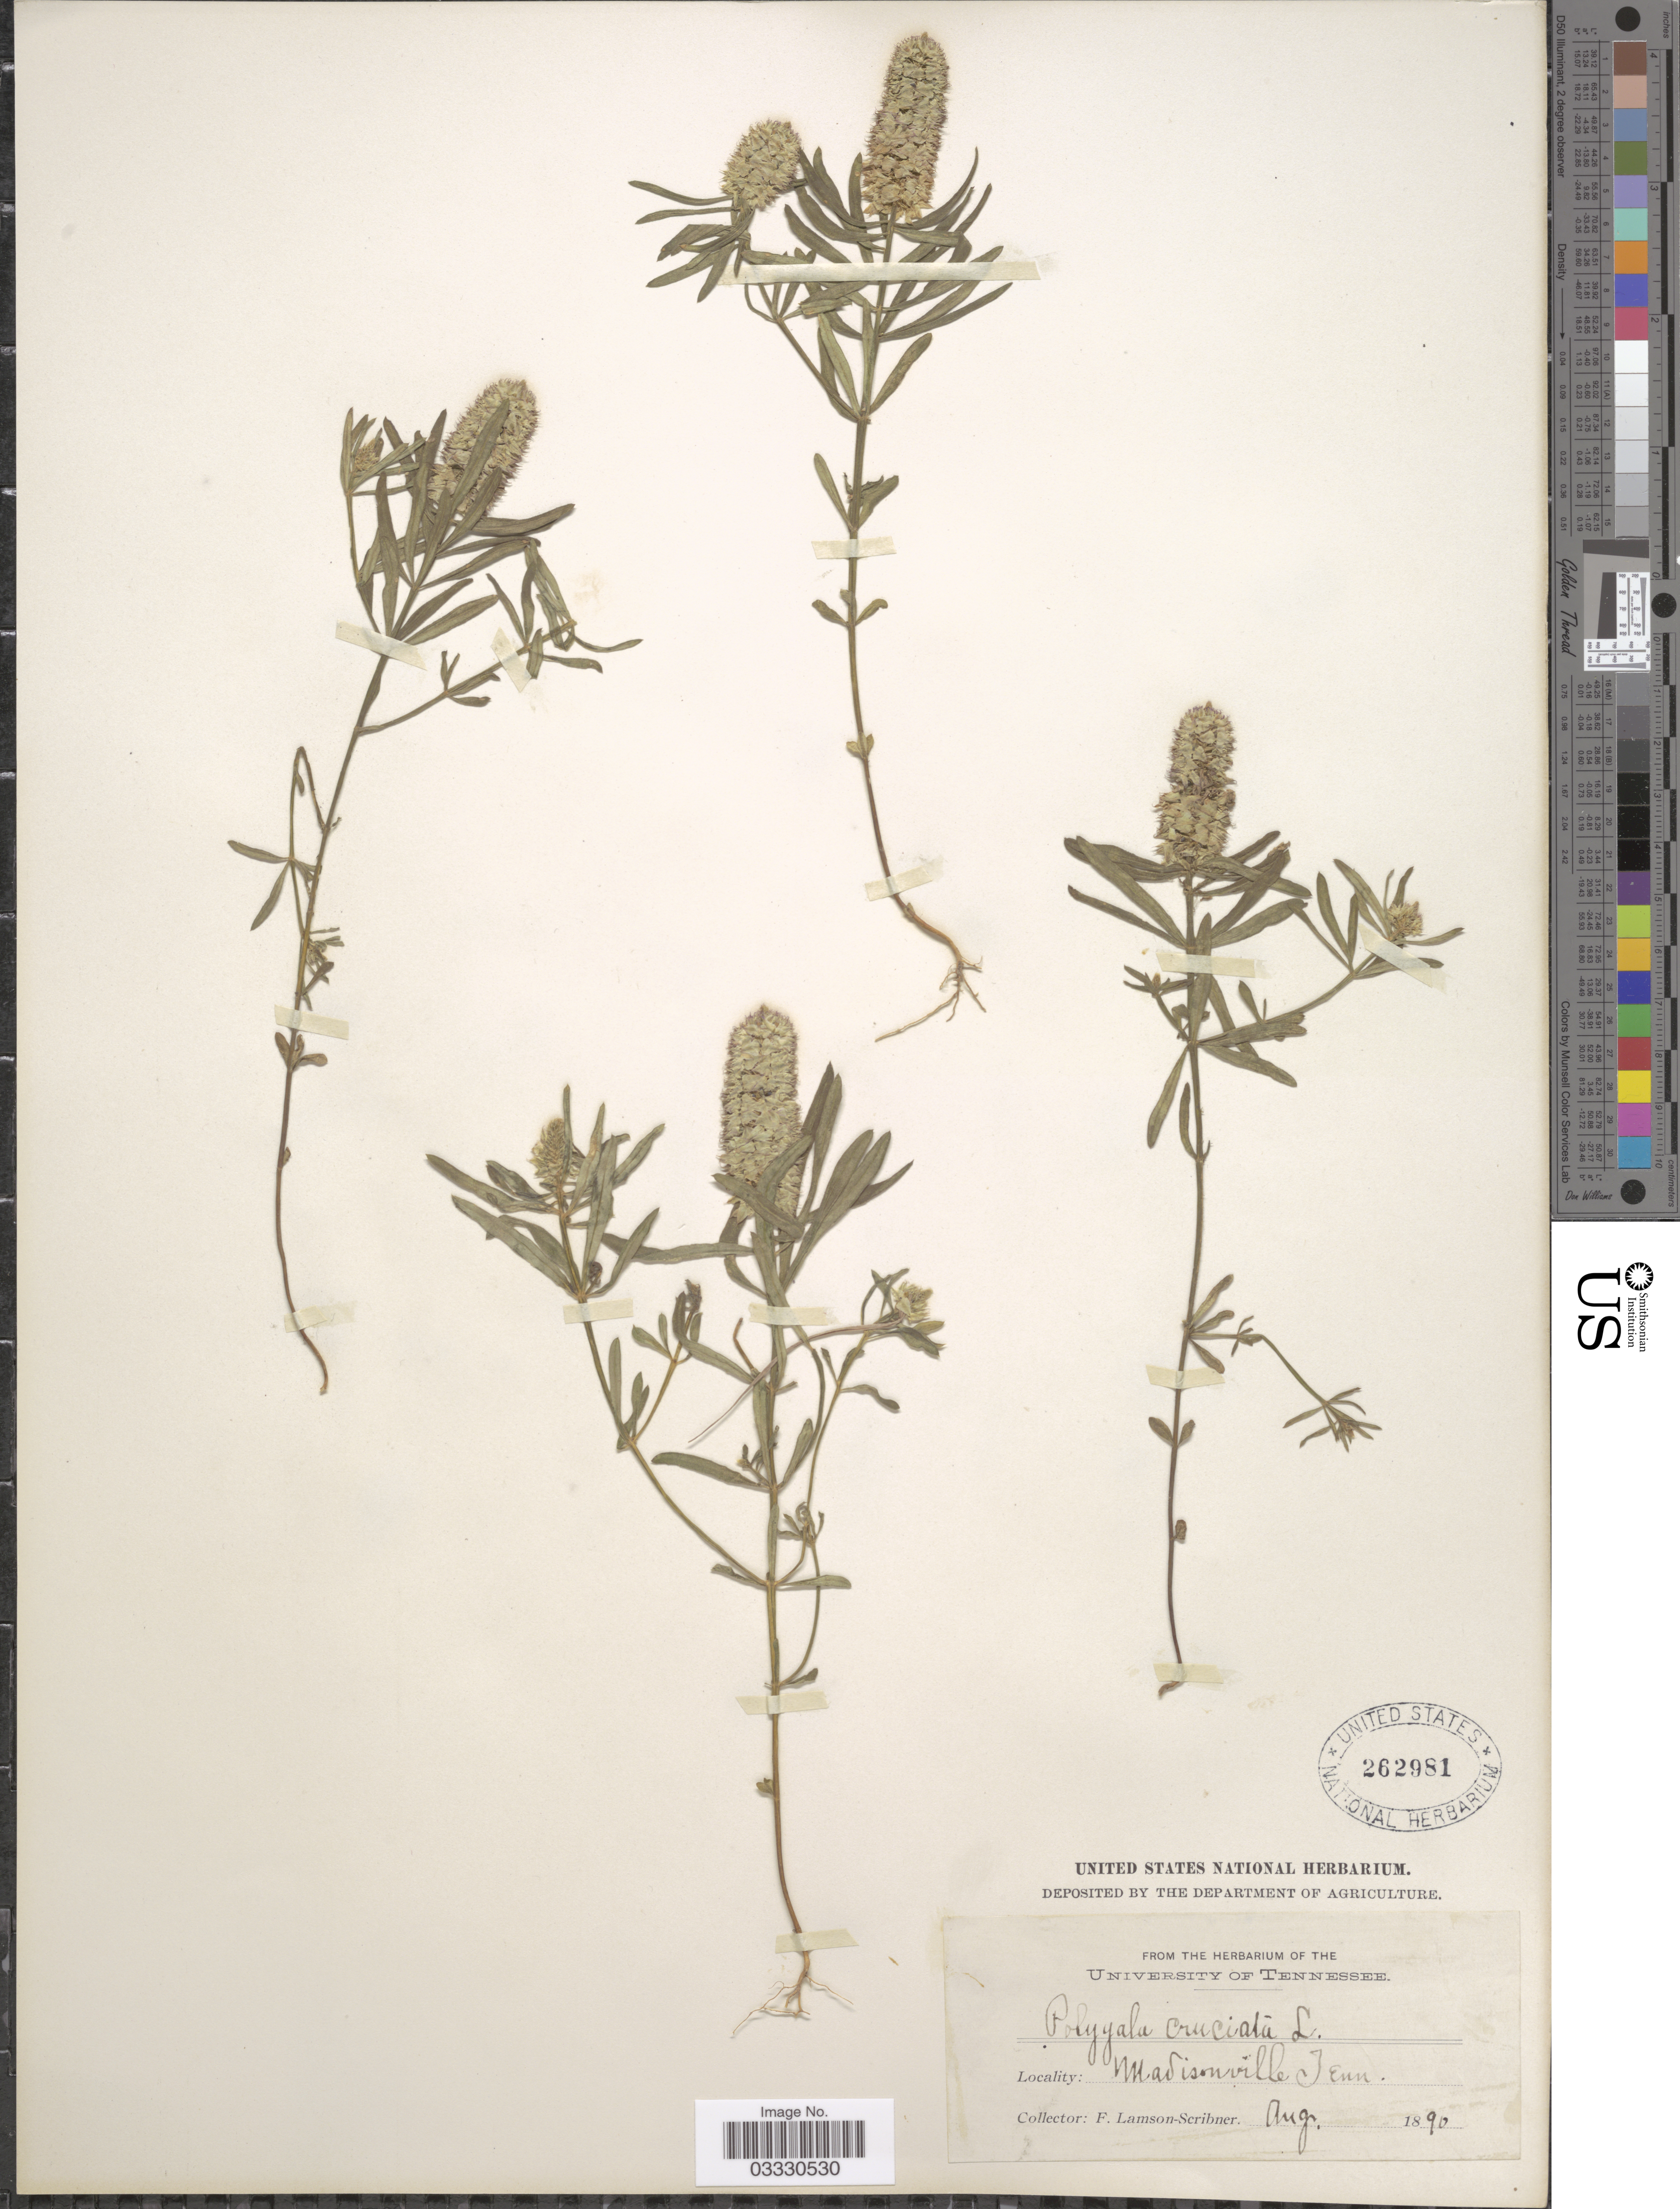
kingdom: Plantae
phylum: Tracheophyta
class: Magnoliopsida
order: Fabales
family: Polygalaceae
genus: Polygala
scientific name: Polygala cruciata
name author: L.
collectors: F. Lamson-Scribner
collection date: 1890-08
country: United States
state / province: Tennessee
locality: Madisonville.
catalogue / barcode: US 262981